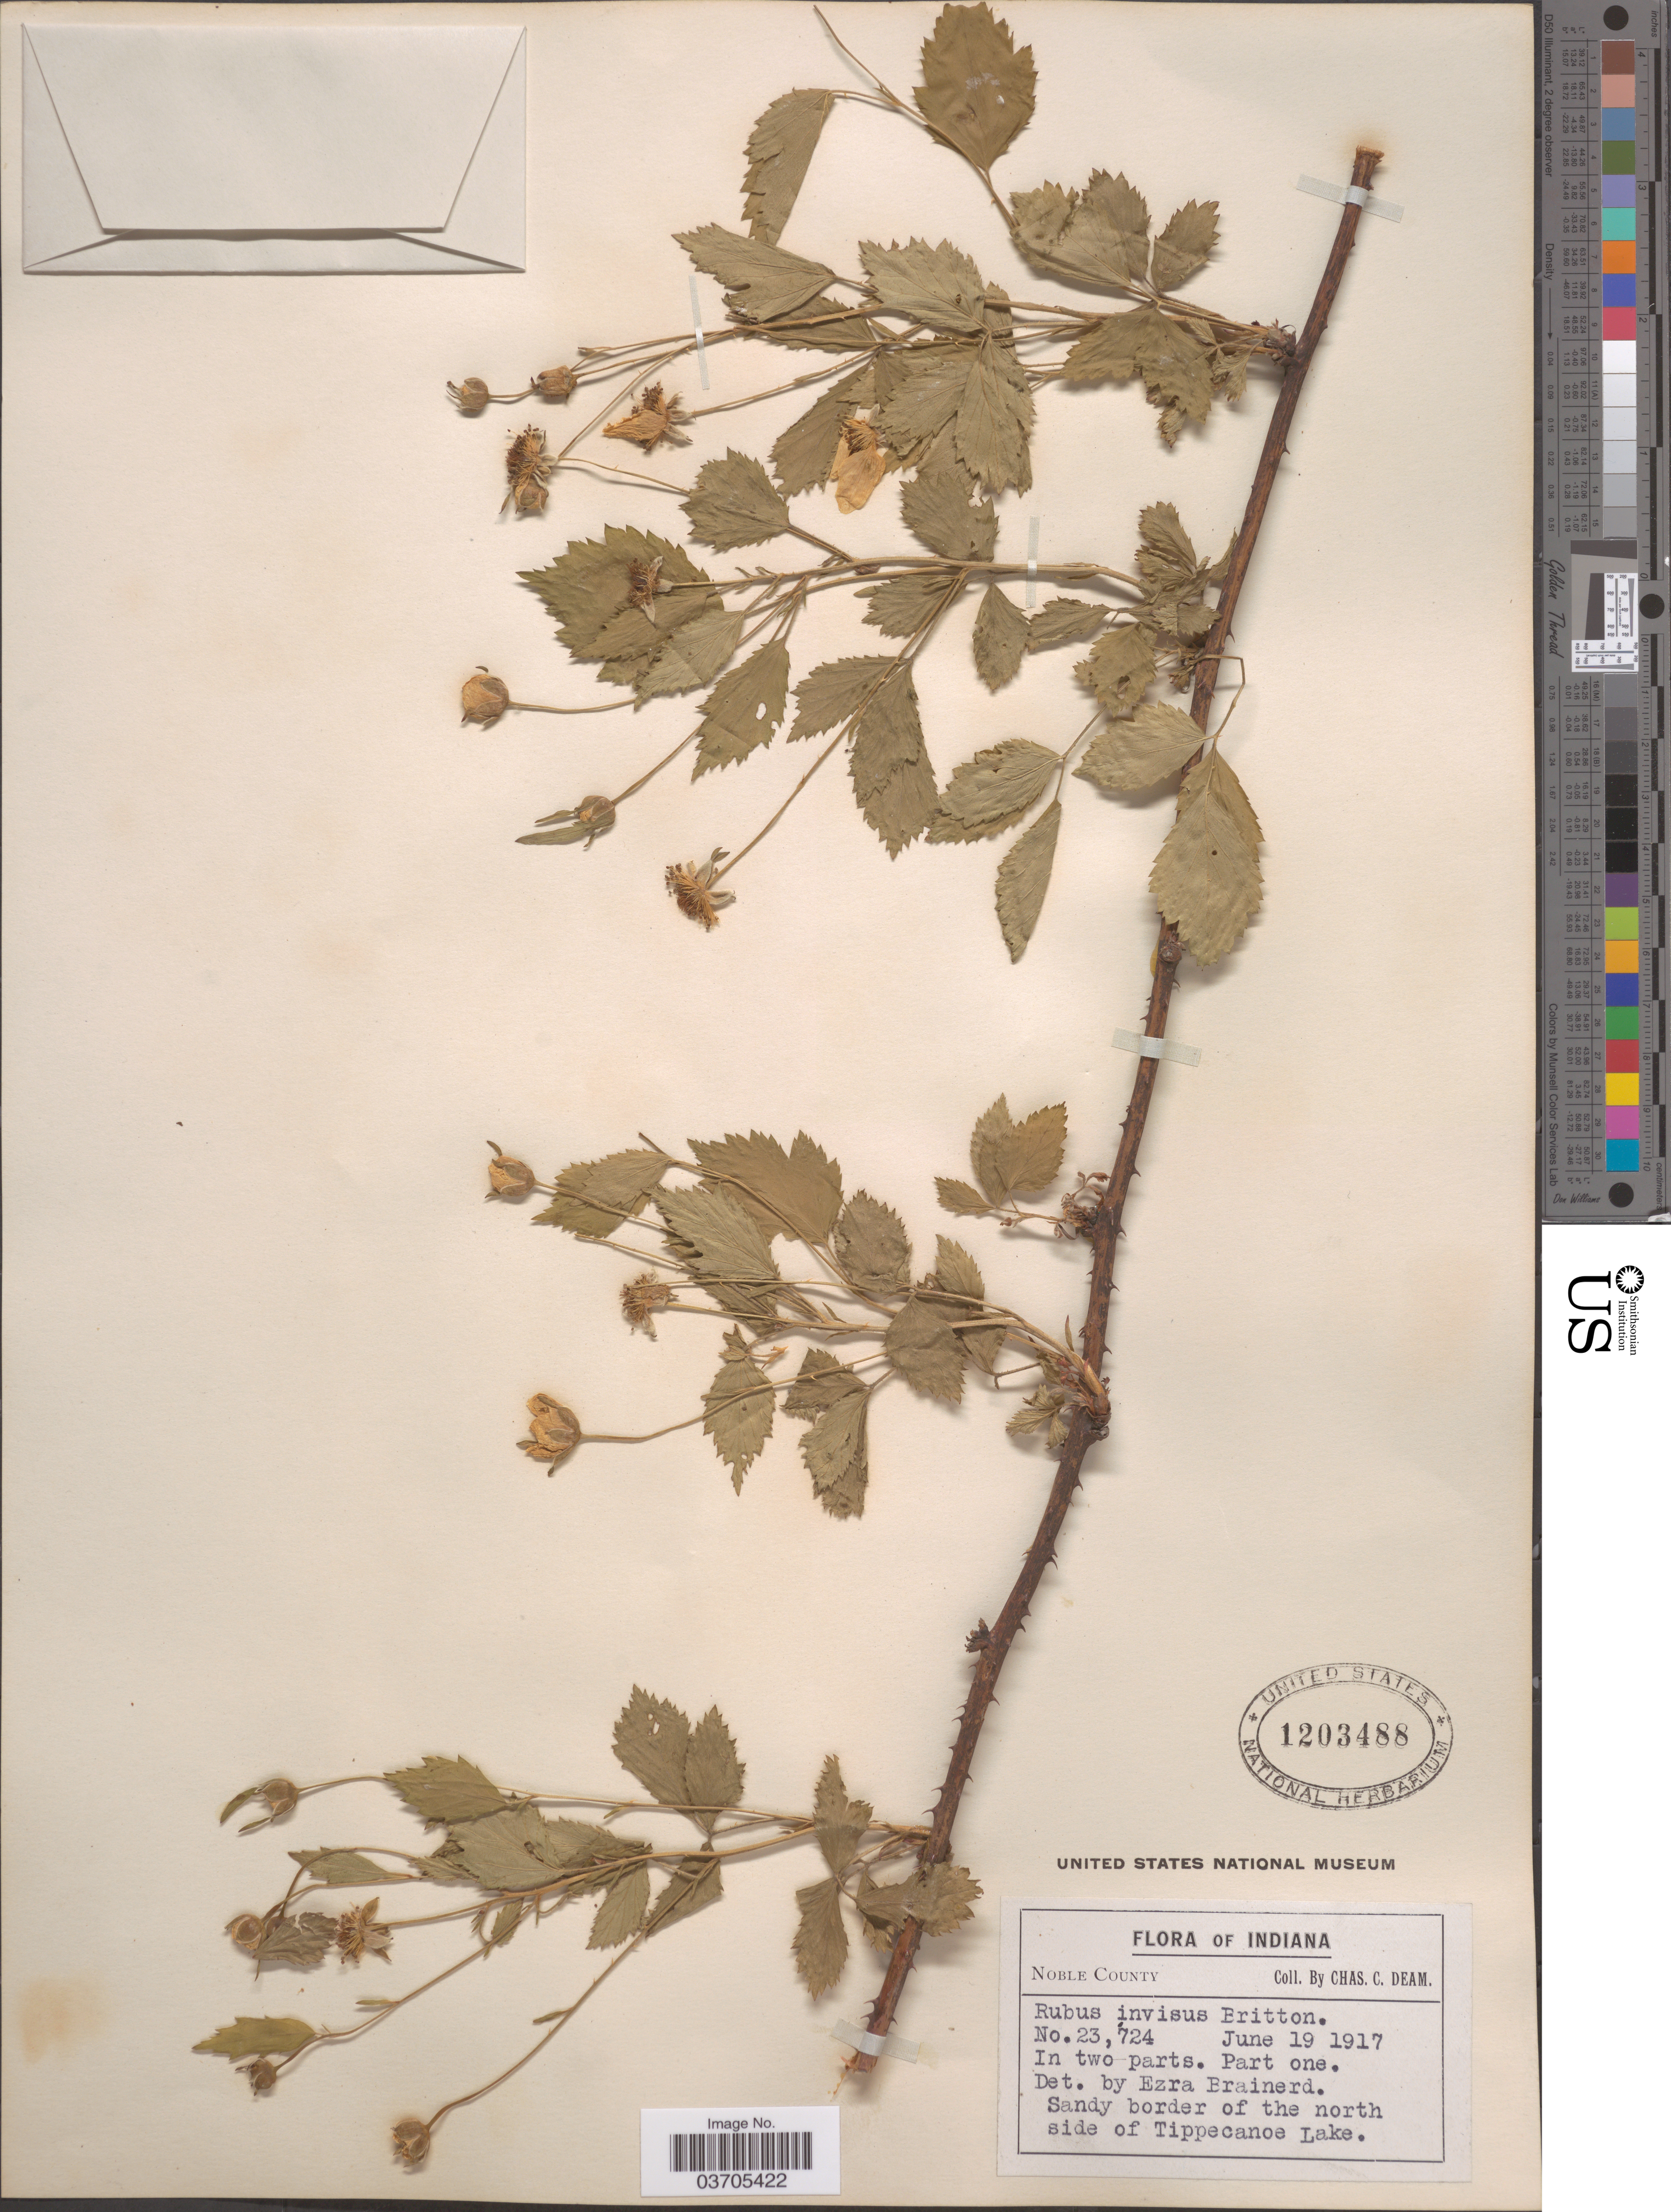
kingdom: Plantae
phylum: Tracheophyta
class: Magnoliopsida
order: Rosales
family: Rosaceae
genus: Rubus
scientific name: Rubus invisus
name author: (L.H. Bailey) Britton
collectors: C. C. Deam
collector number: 23724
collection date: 1917-06-19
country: United States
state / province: Indiana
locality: Noble County. Sandy border of the north side of Tippecanoe Lake.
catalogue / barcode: US 1203488